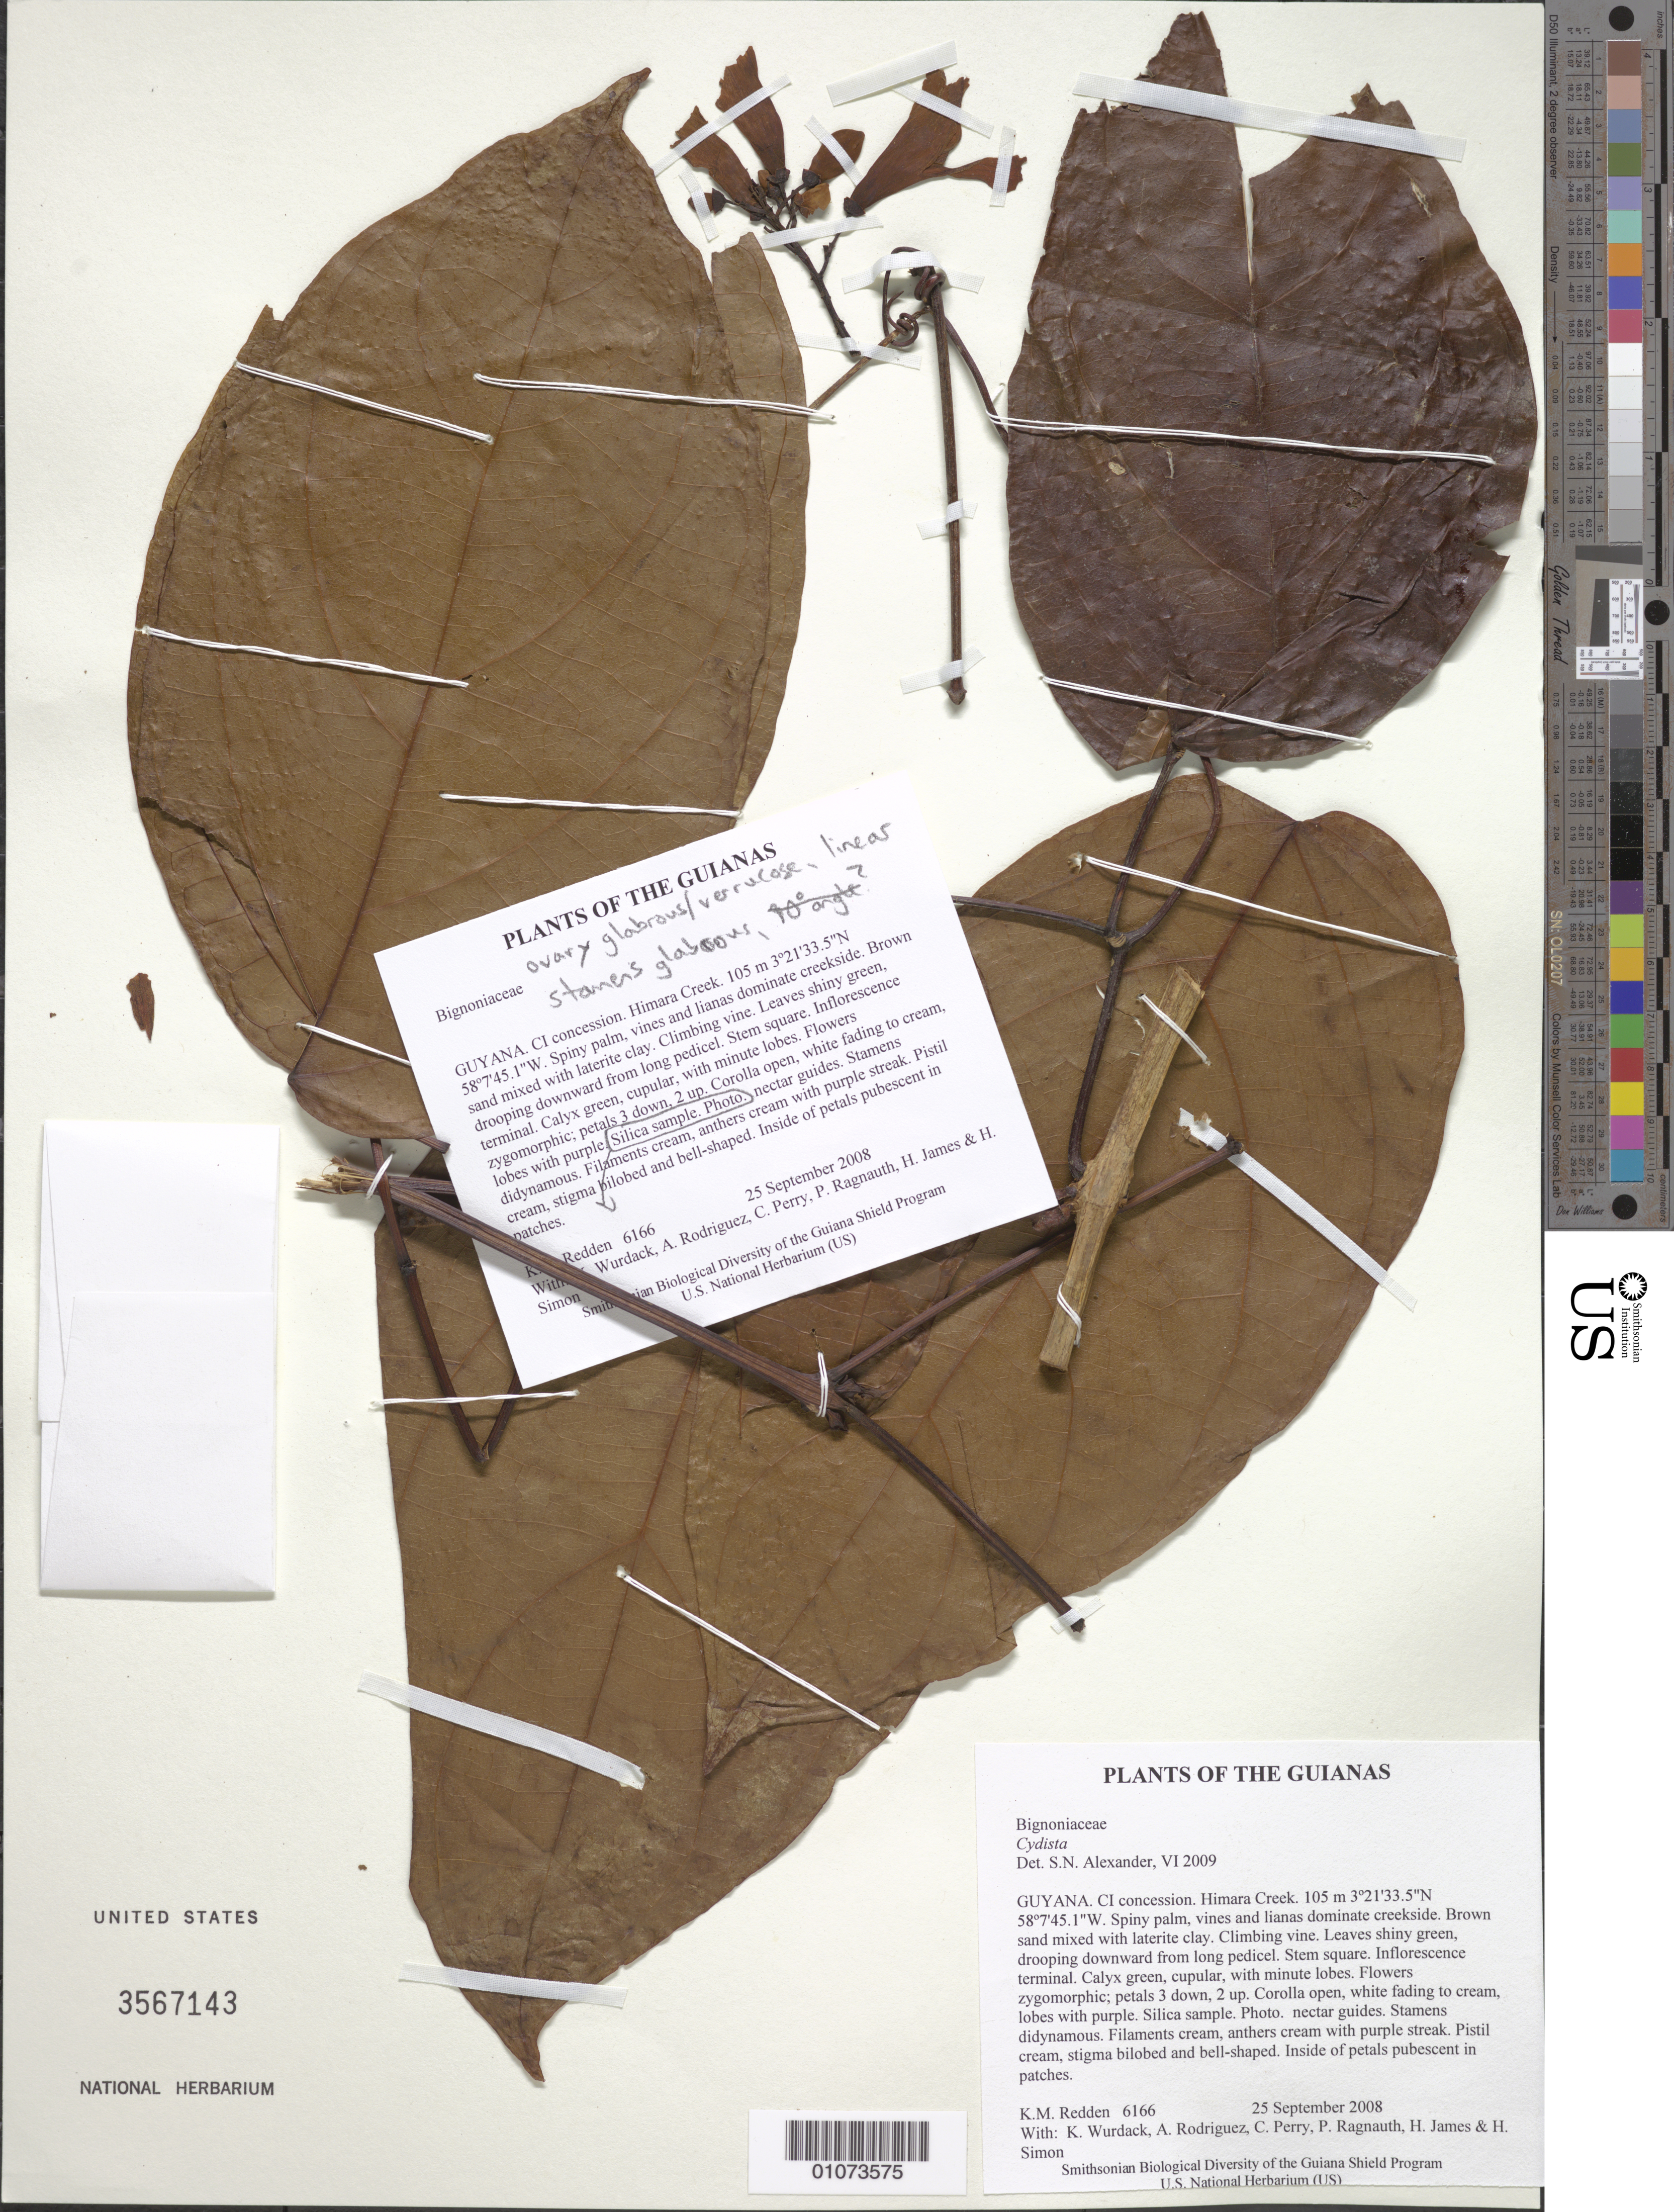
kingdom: Plantae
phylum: Tracheophyta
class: Magnoliopsida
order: Lamiales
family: Bignoniaceae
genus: Bignonia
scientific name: Bignonia sp.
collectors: K. M. Redden, K. Wurdack, A. Rodriguez, C. Perry, P. Ragnauth, H. James & H. Simon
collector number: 6166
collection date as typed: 25 September 2008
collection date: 2008-09-25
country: Guyana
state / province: U. Takutu-U. Essequibo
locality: CI concession. Himara Creek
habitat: Spiny palm, vines and lianas dominate creekside. Brown sand mixed with laterite clay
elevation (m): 105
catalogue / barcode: US 3567143